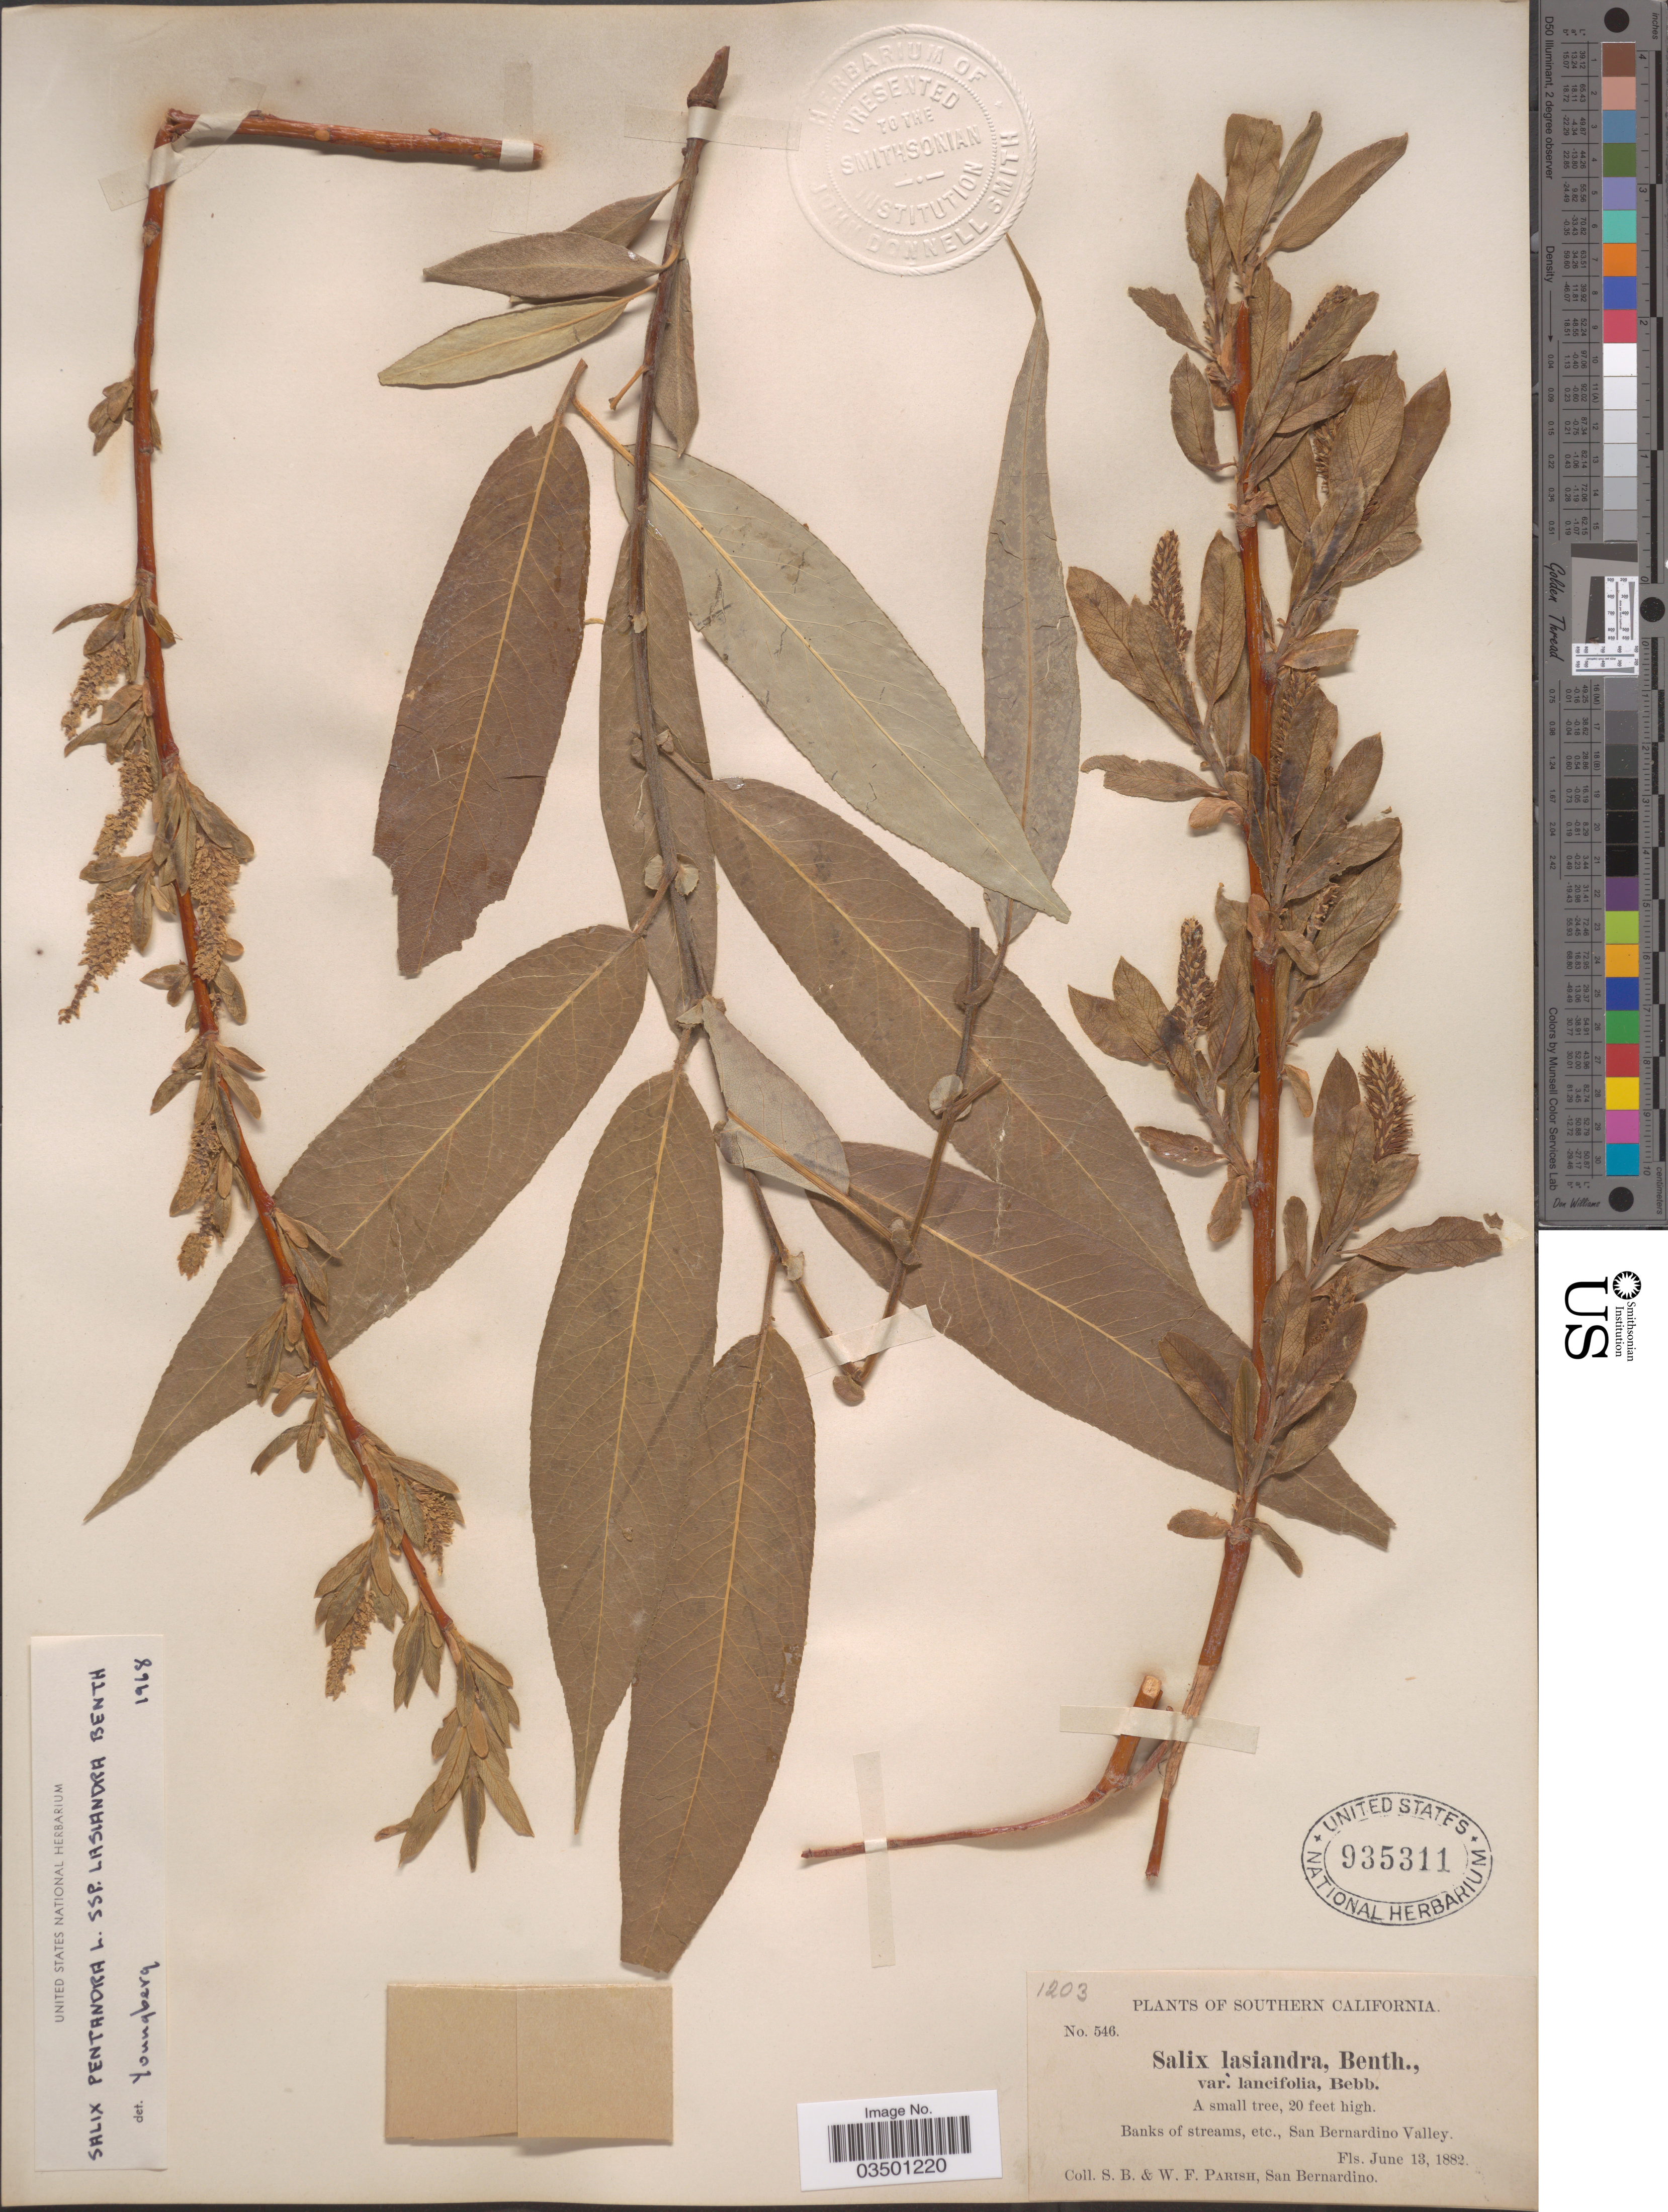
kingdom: Plantae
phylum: Tracheophyta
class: Magnoliopsida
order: Malpighiales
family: Salicaceae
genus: Salix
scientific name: Salix lasiandra var. lancifolia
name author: Bebb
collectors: S. B. Parish & W. F. Parish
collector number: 1203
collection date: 1882-06-13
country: United States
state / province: California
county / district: San Bernardino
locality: Southern California. Banks of streams, etc., San Bernardino Valley.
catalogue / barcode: US 935311